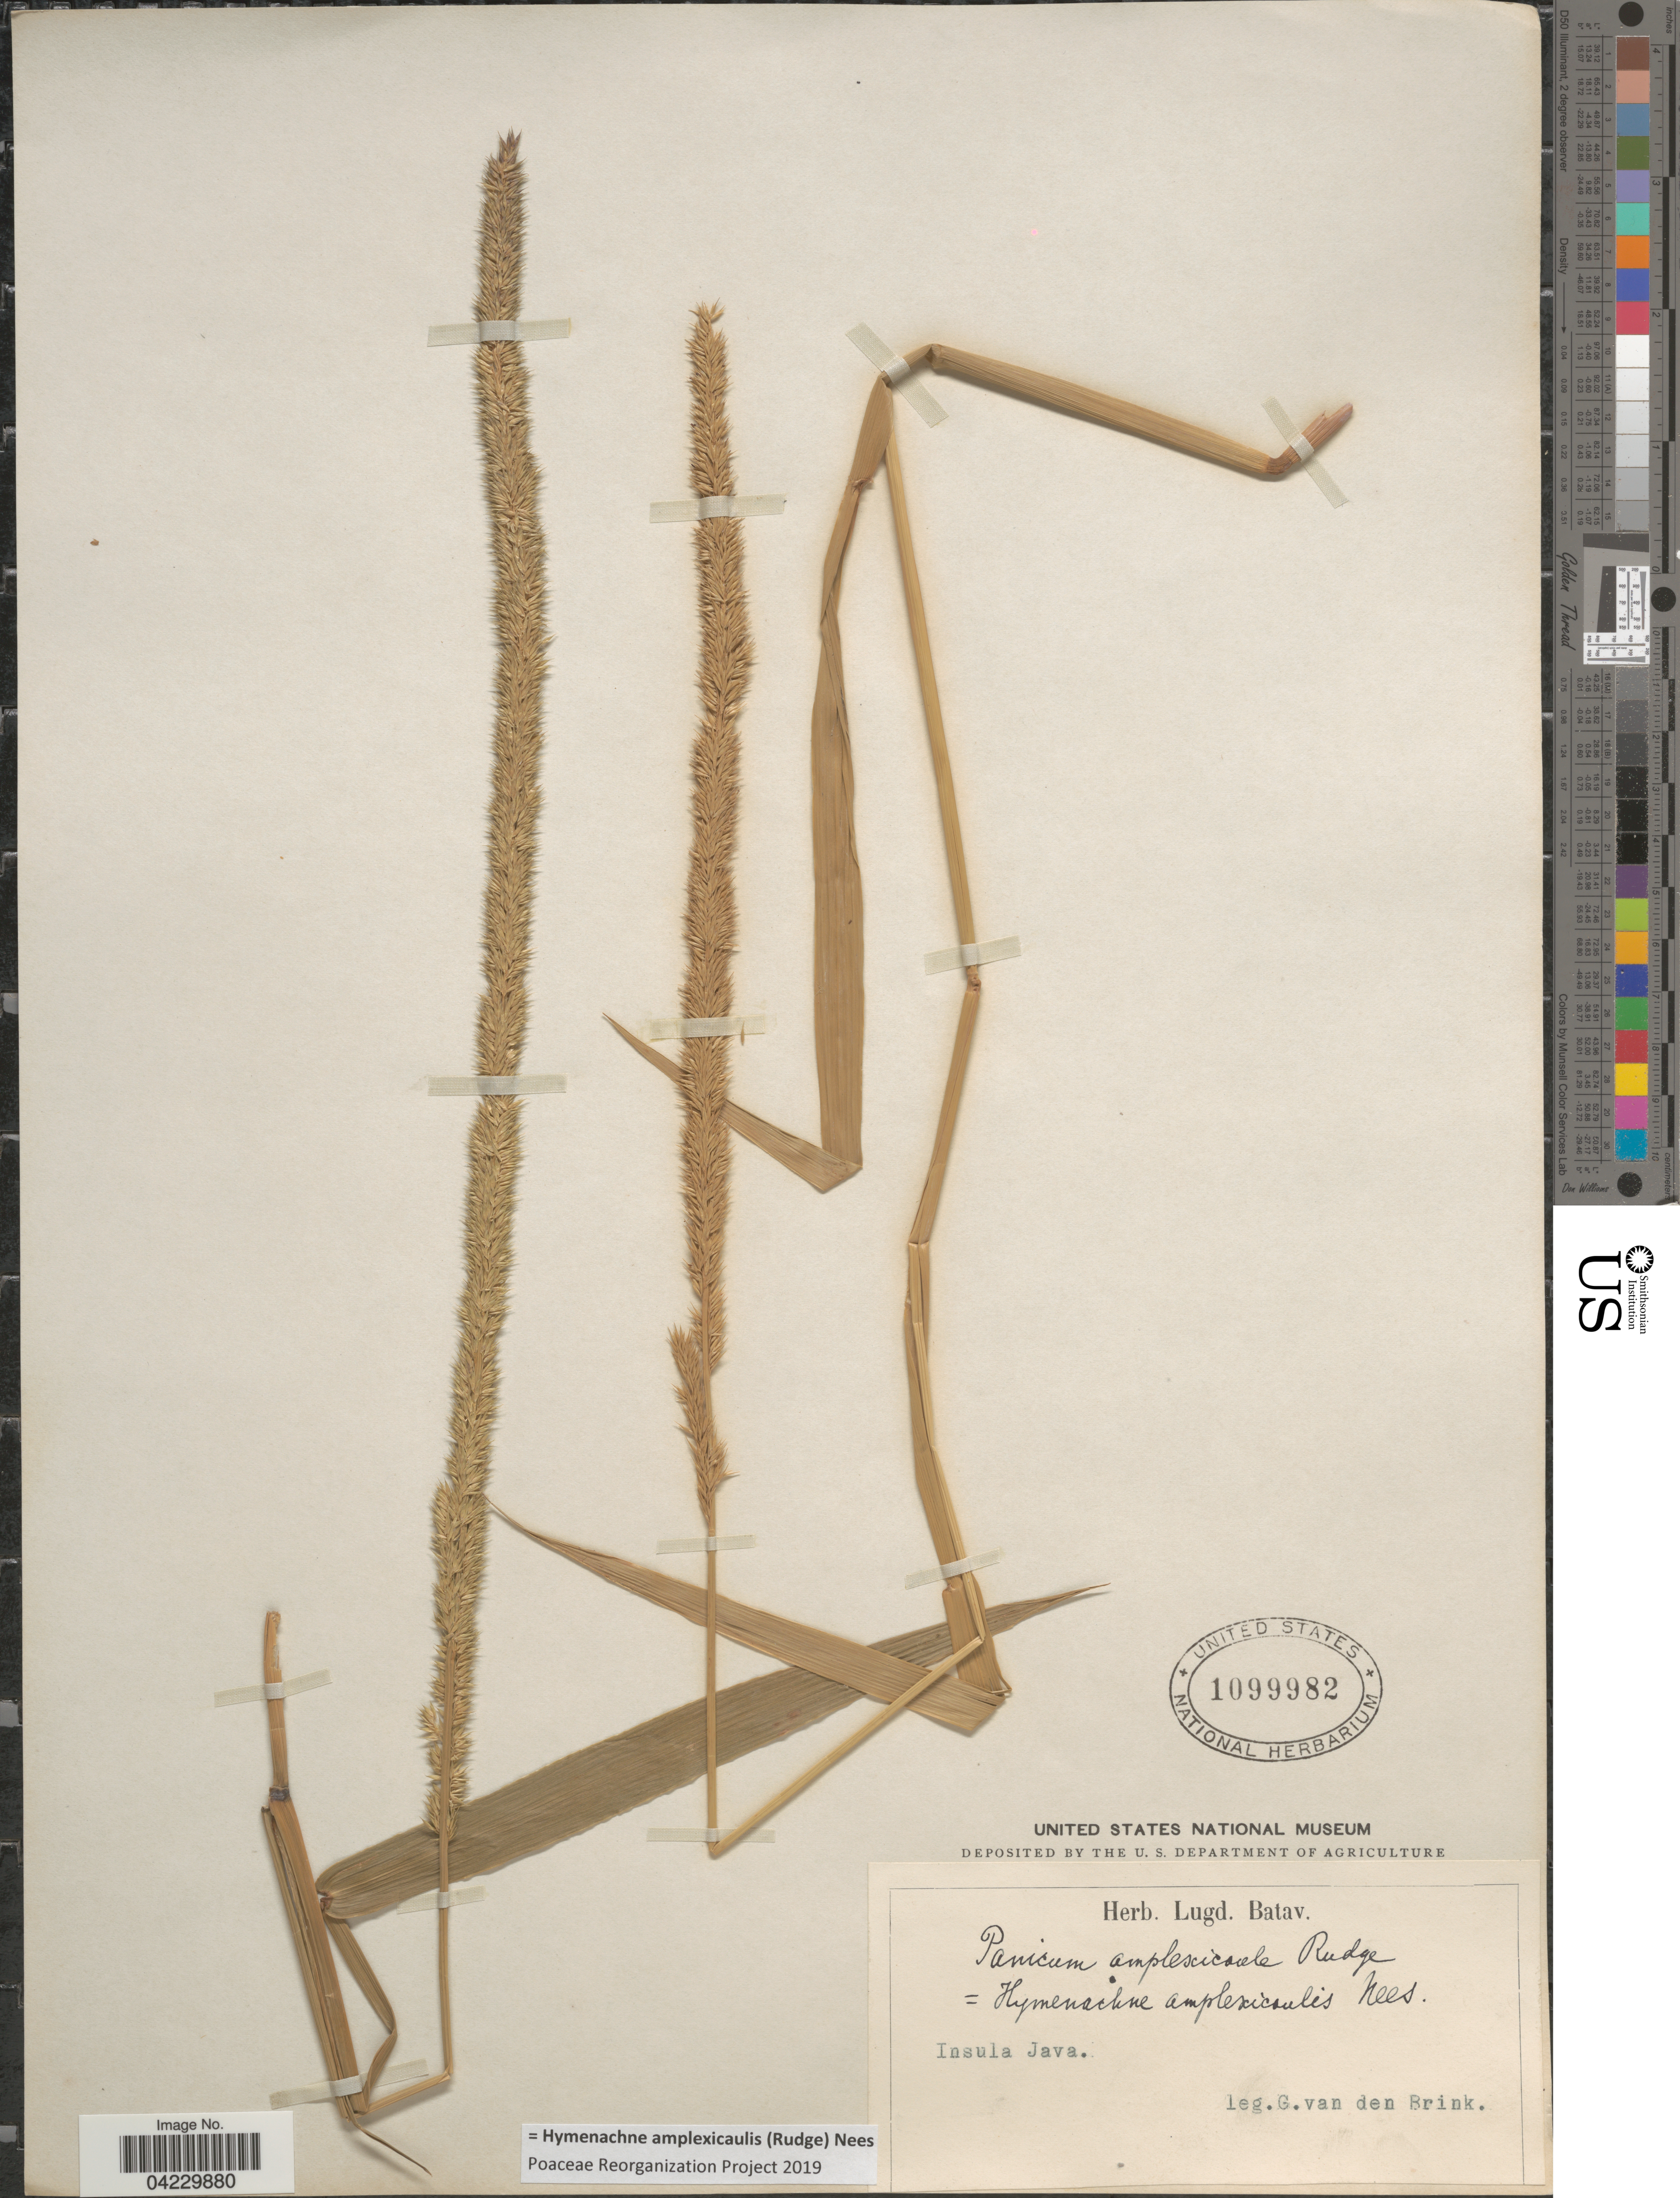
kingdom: Plantae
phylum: Tracheophyta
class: Liliopsida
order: Poales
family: Poaceae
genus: Hymenachne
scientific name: Hymenachne amplexicaulis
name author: (Rudge) Nees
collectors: G. Brink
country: Indonesia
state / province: Java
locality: Insula Java.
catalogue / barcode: US 1099982